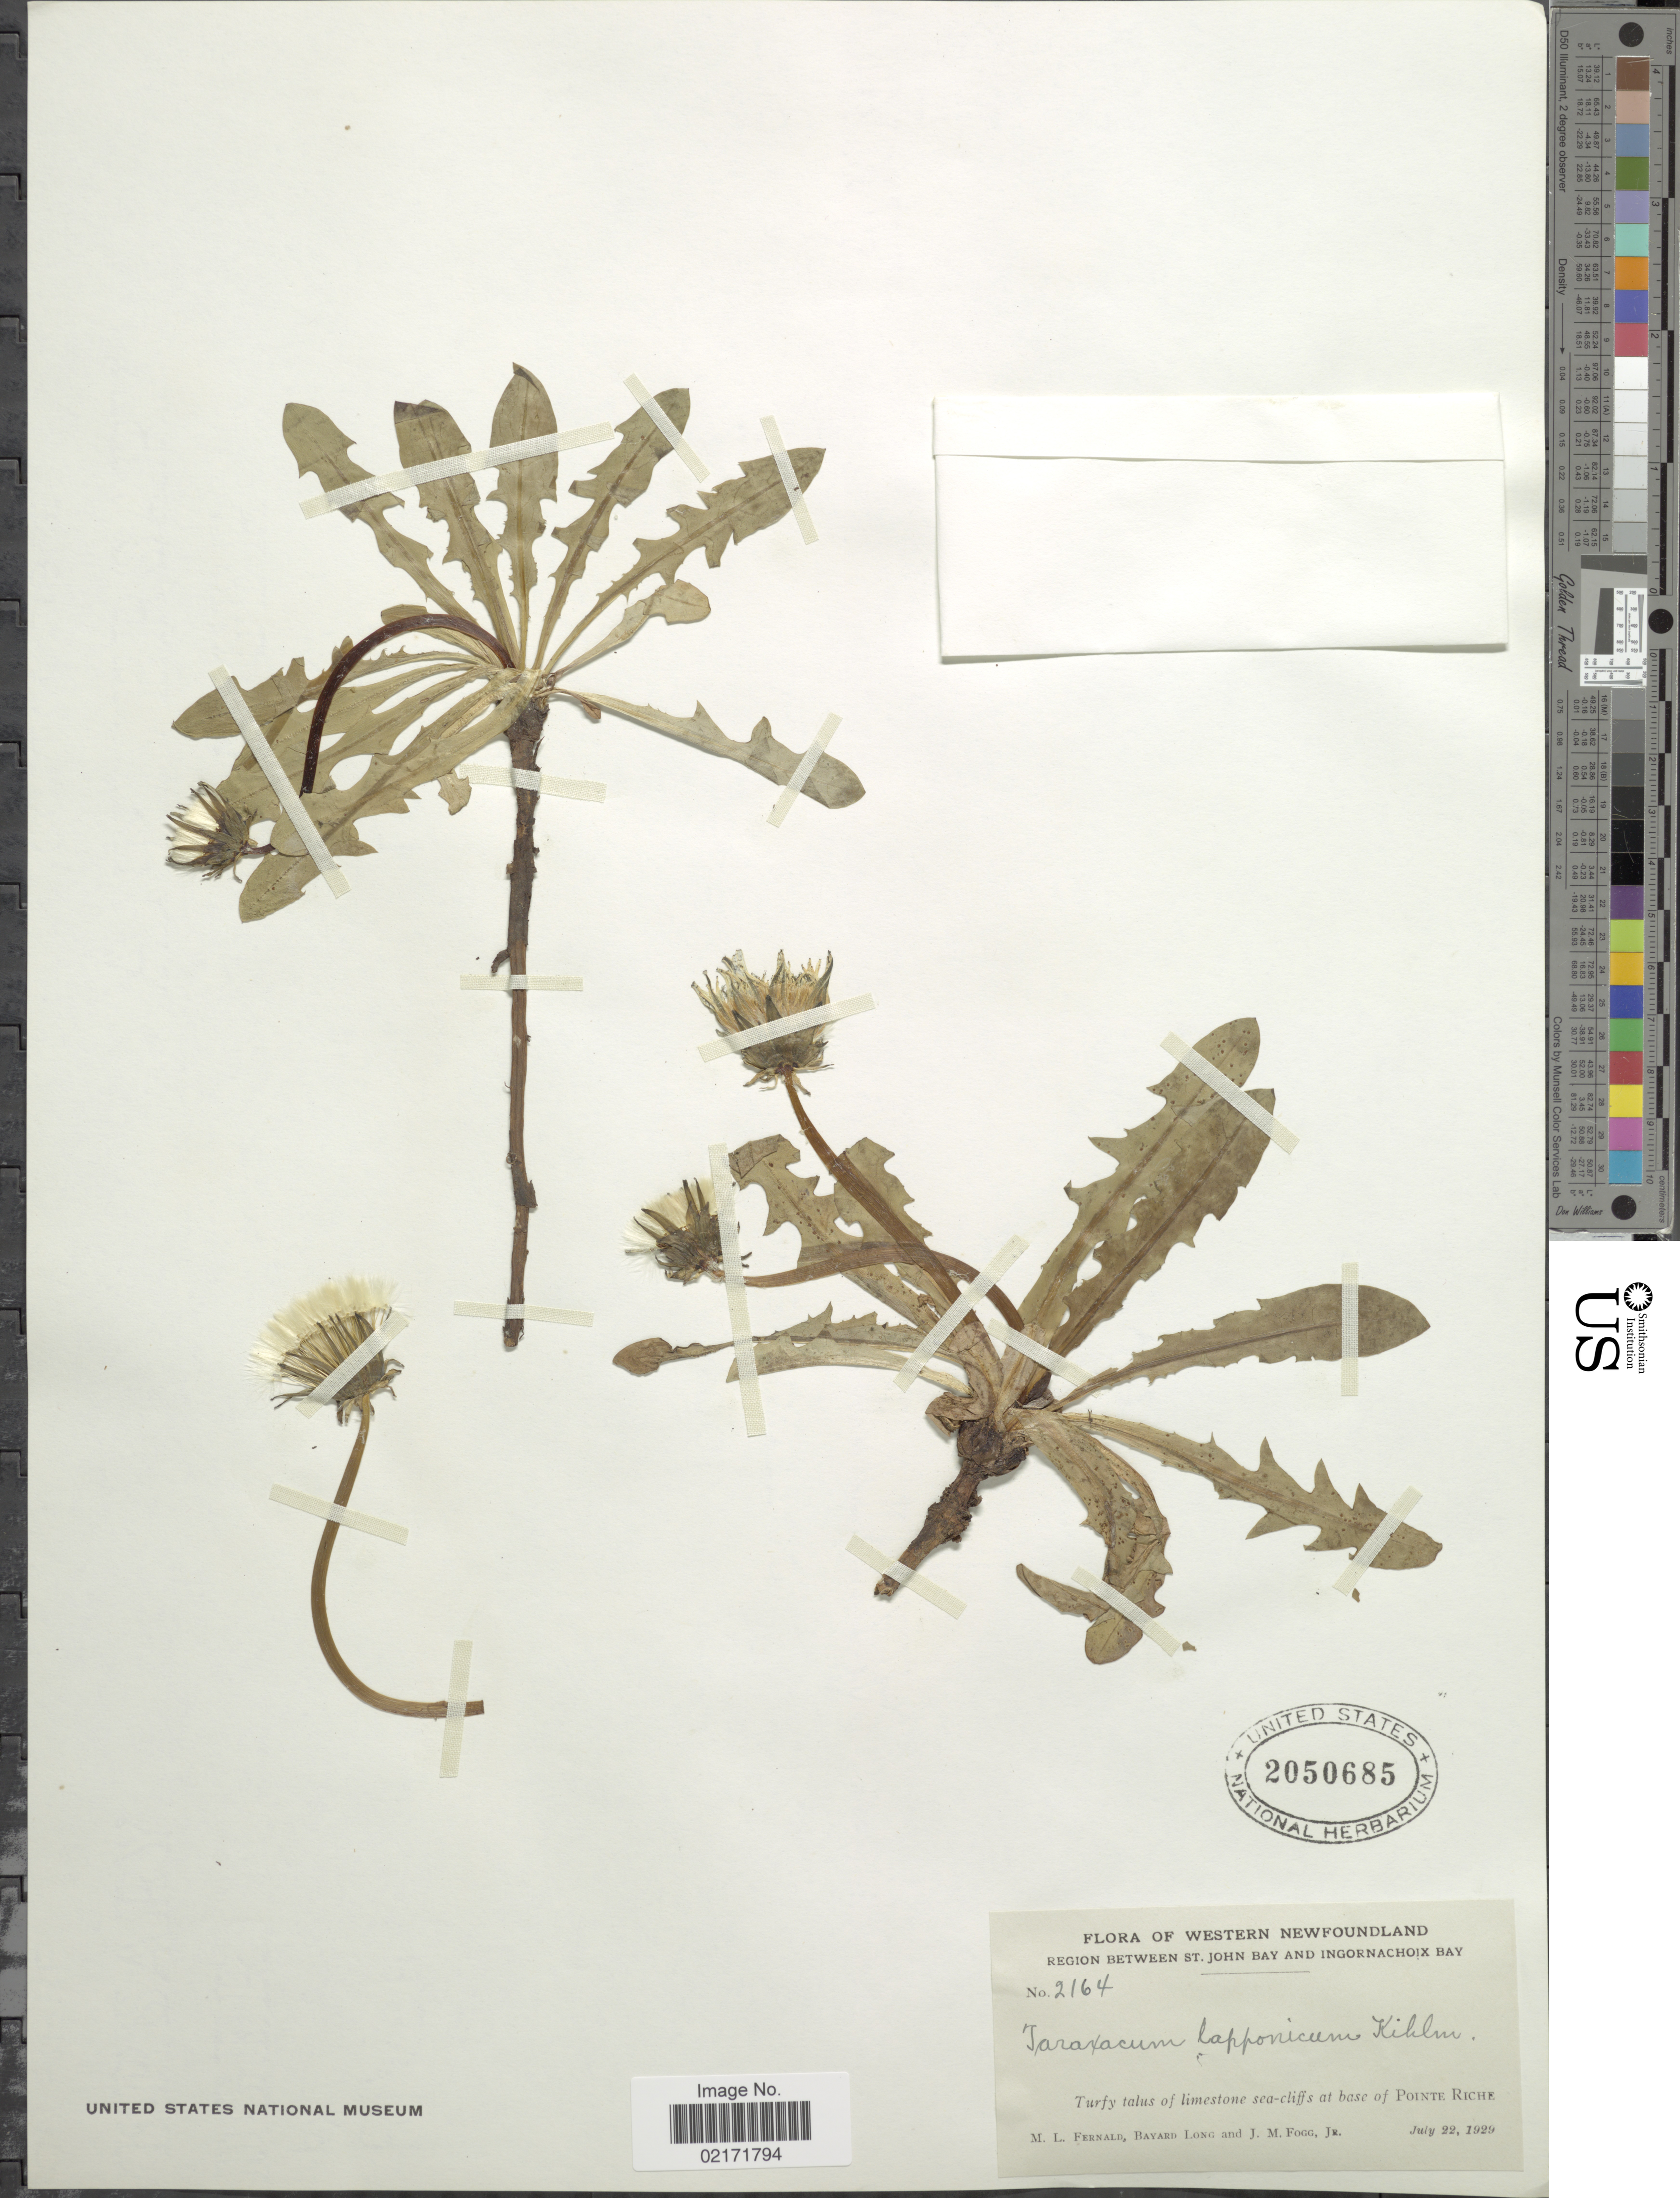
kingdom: Plantae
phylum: Tracheophyta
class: Magnoliopsida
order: Asterales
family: Asteraceae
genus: Taraxacum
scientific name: Taraxacum croceum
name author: Dahlst.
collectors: M. L. Fernald, B. Long & J. Fogg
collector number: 2164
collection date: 1929-07-22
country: Canada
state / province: Newfoundland and Labrador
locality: Western Newfoundland. Region between St. John Bay and Ingornachoix Bay. Turfy talus of limestone sea-cliffs at base of Pointe Riche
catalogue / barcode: US 2050685